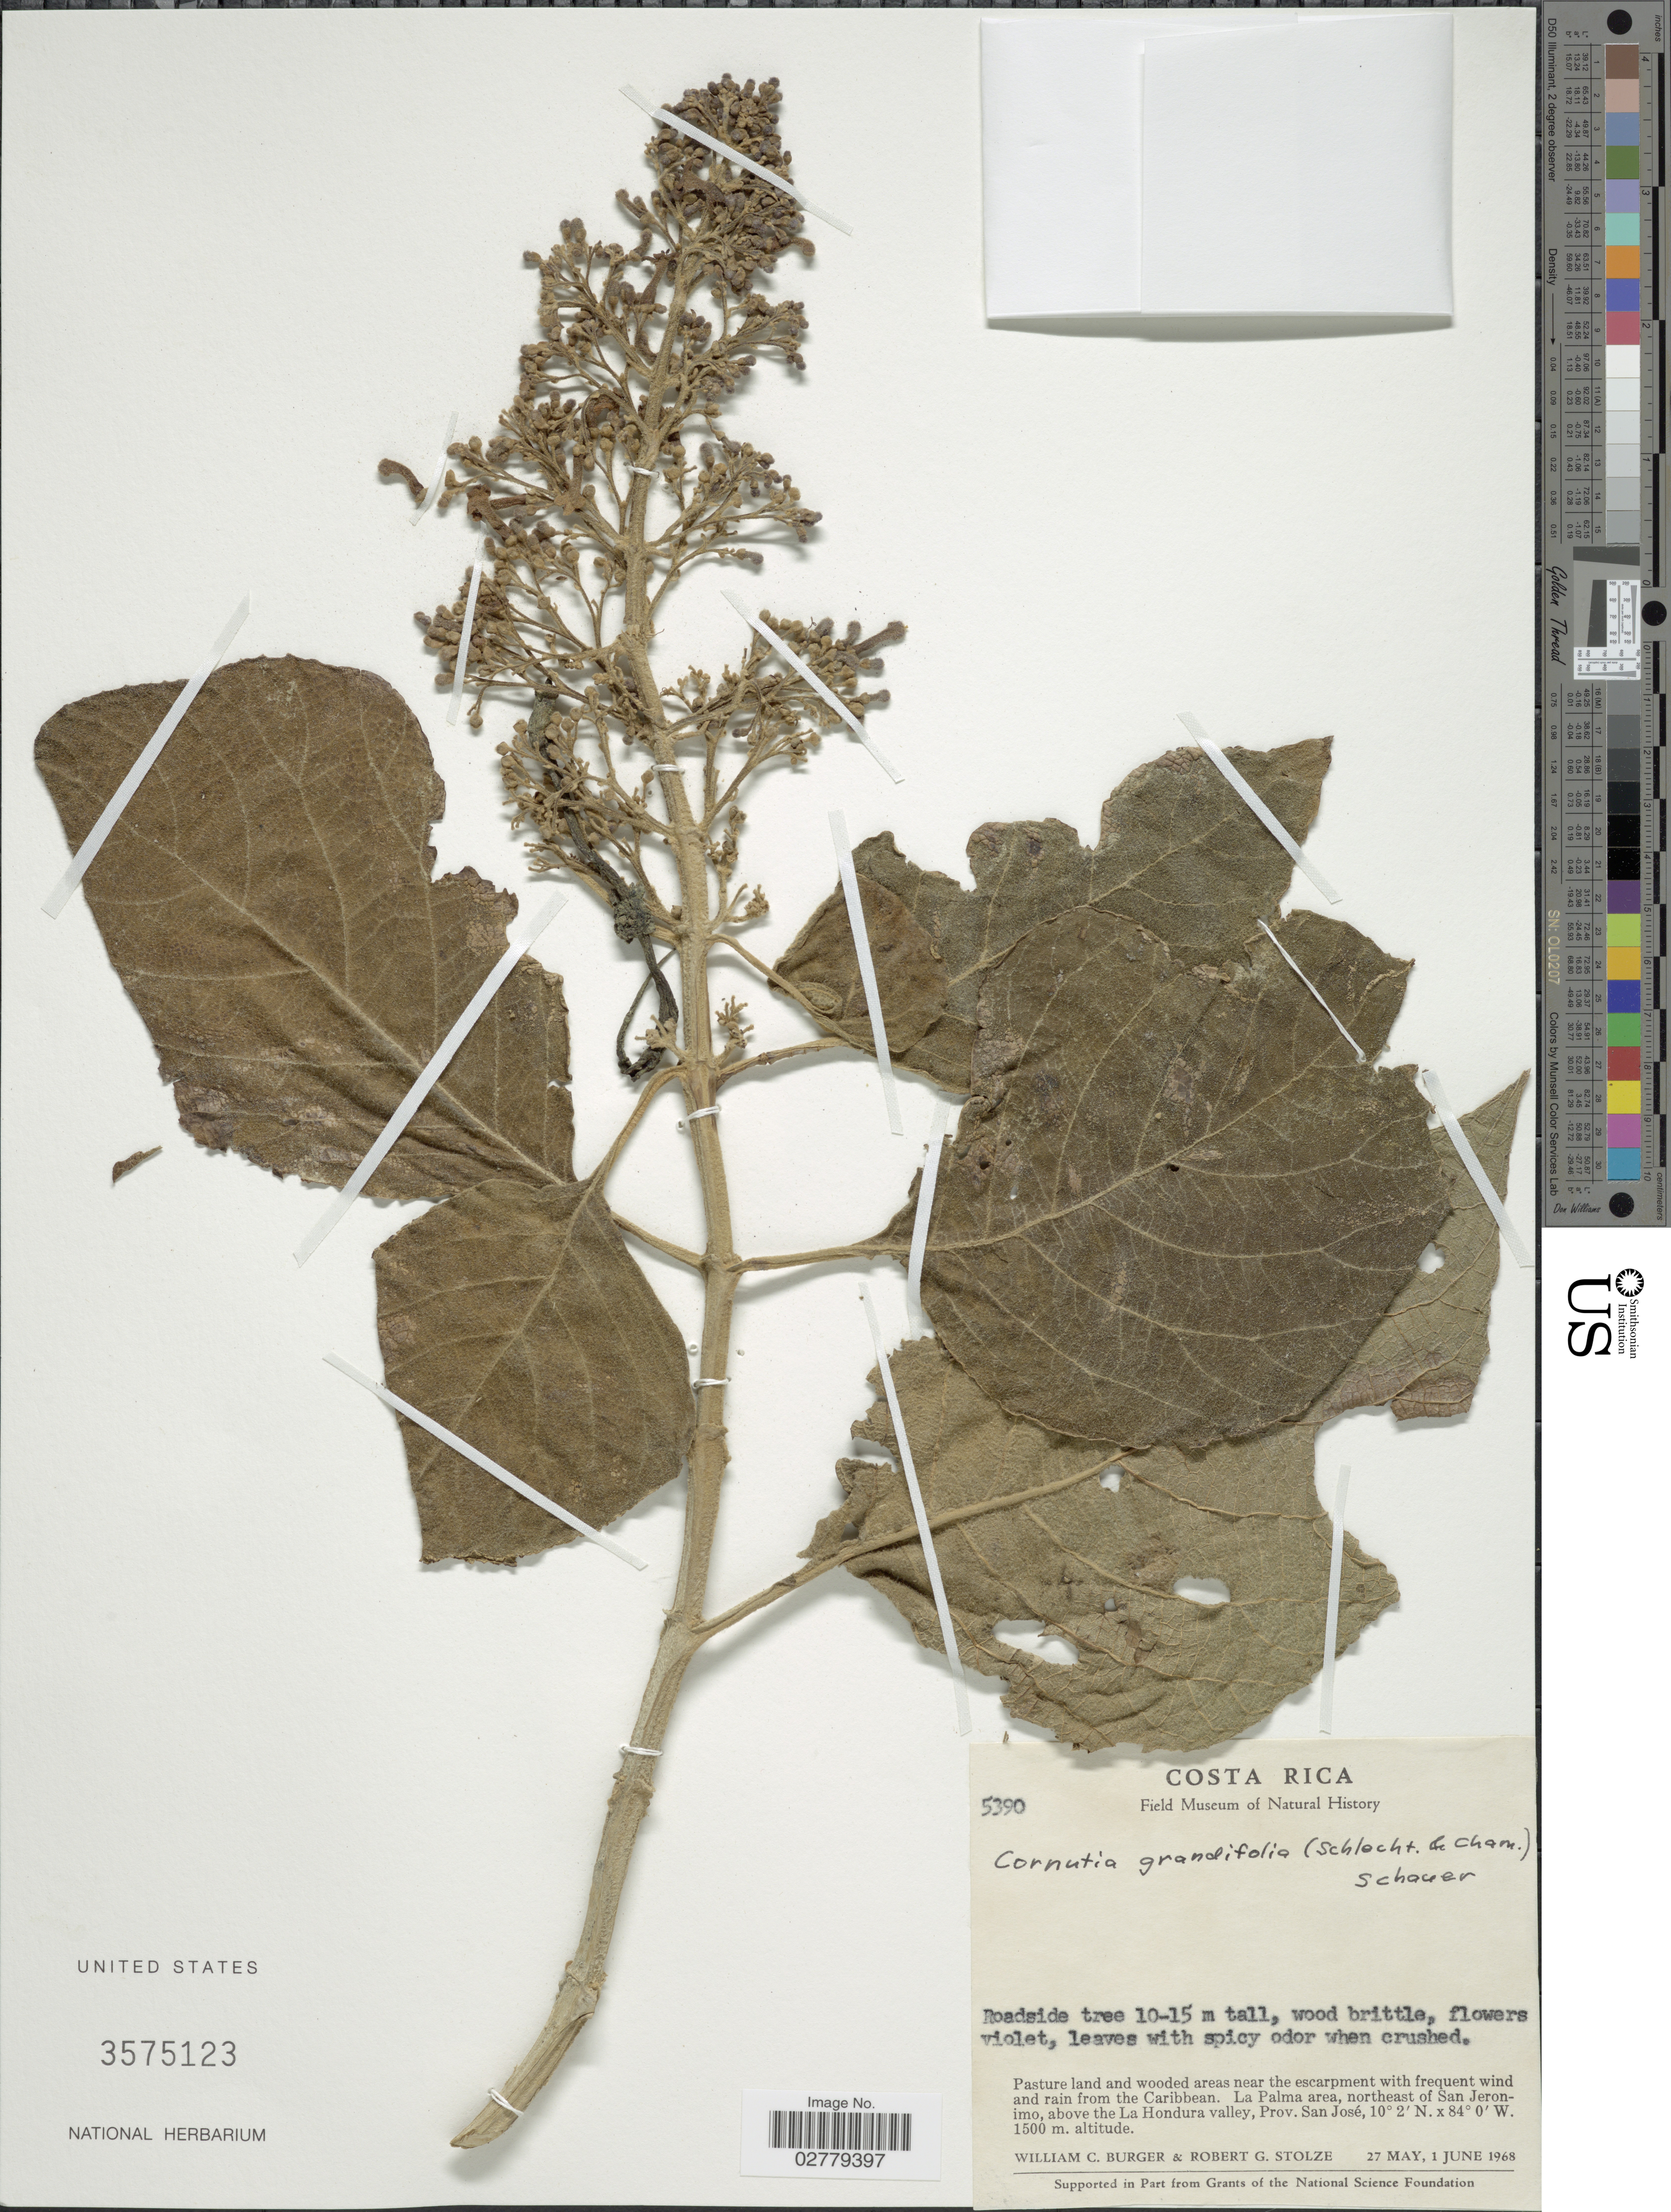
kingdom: Plantae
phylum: Tracheophyta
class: Magnoliopsida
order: Lamiales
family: Lamiaceae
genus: Cornutia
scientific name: Cornutia grandifolia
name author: (Cham. & Schltdl.) Schauer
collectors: W. Burger & R. G. Stolze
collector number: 5390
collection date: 1968-05-27/1968-06-01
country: Costa Rica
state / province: San José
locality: La Palma area, northeast of San Jeronimo, above the La Hondura valley.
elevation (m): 1500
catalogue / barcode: US 3575123